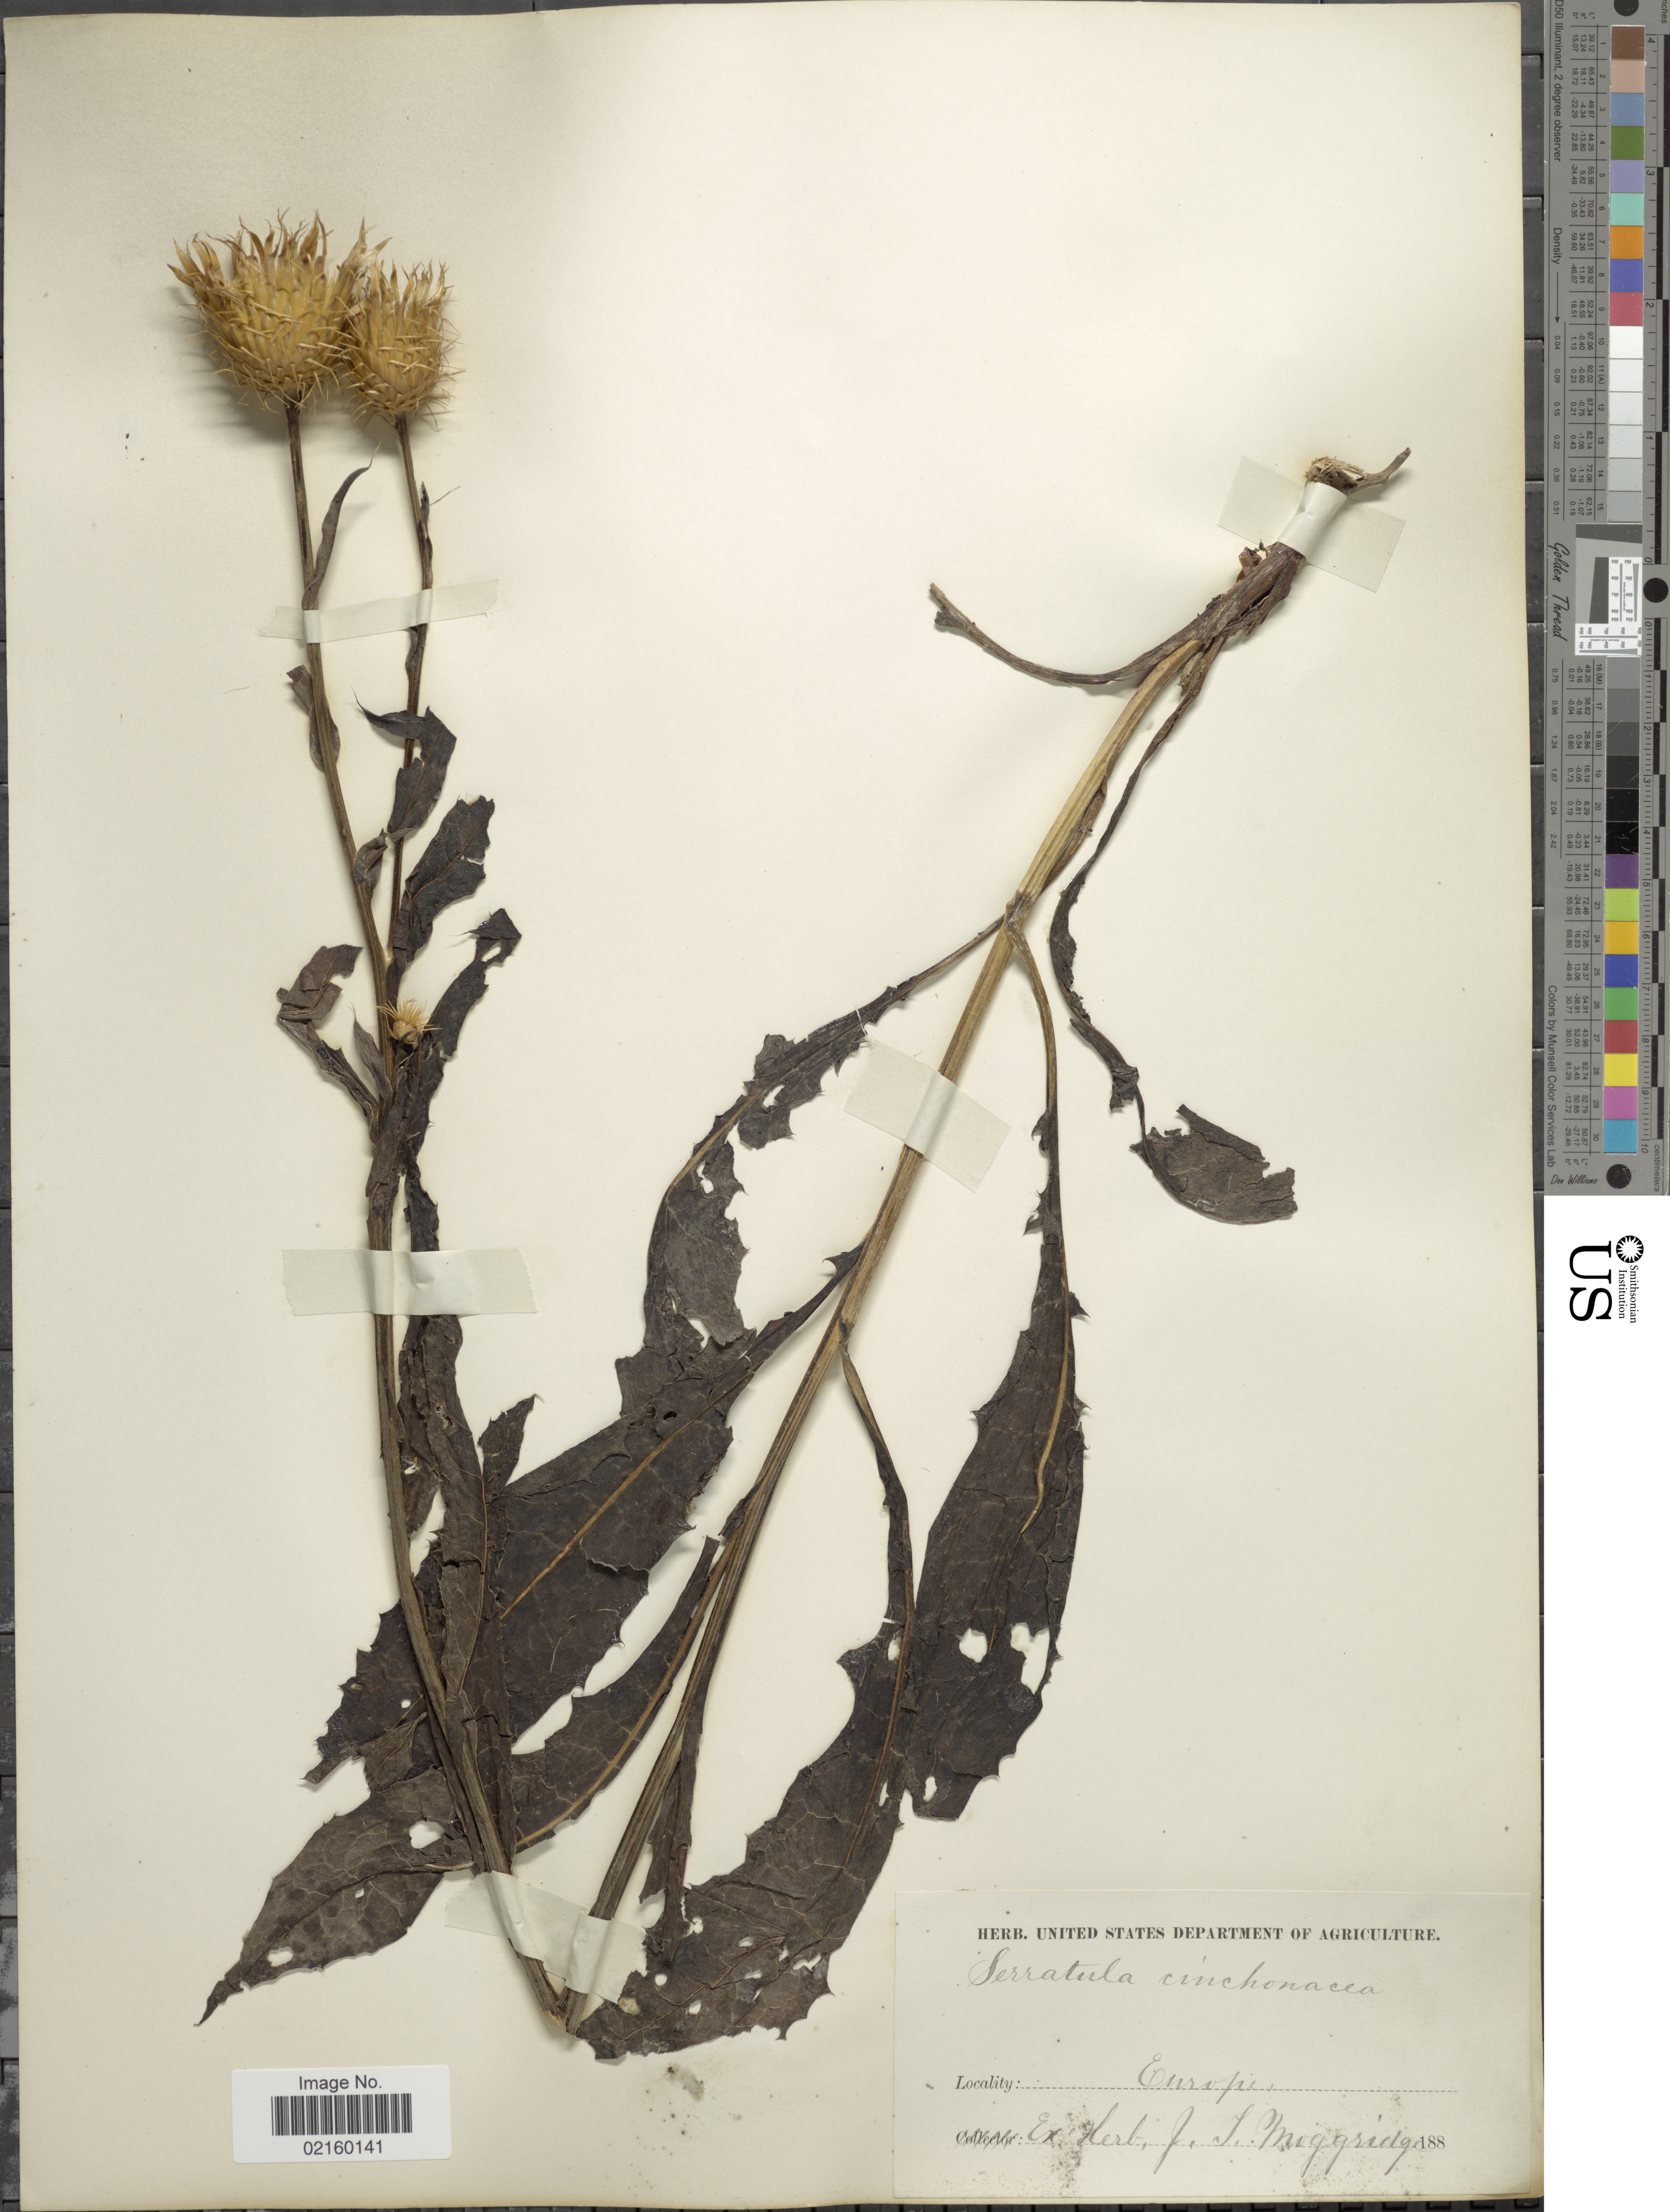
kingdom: Plantae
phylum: Tracheophyta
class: Magnoliopsida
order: Asterales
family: Asteraceae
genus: Klasea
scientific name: Klasea flavescens subsp. cichoracea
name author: (L.) Greuter & Wagenitz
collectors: ex herb. J.T. Moggridge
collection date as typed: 188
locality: Europe